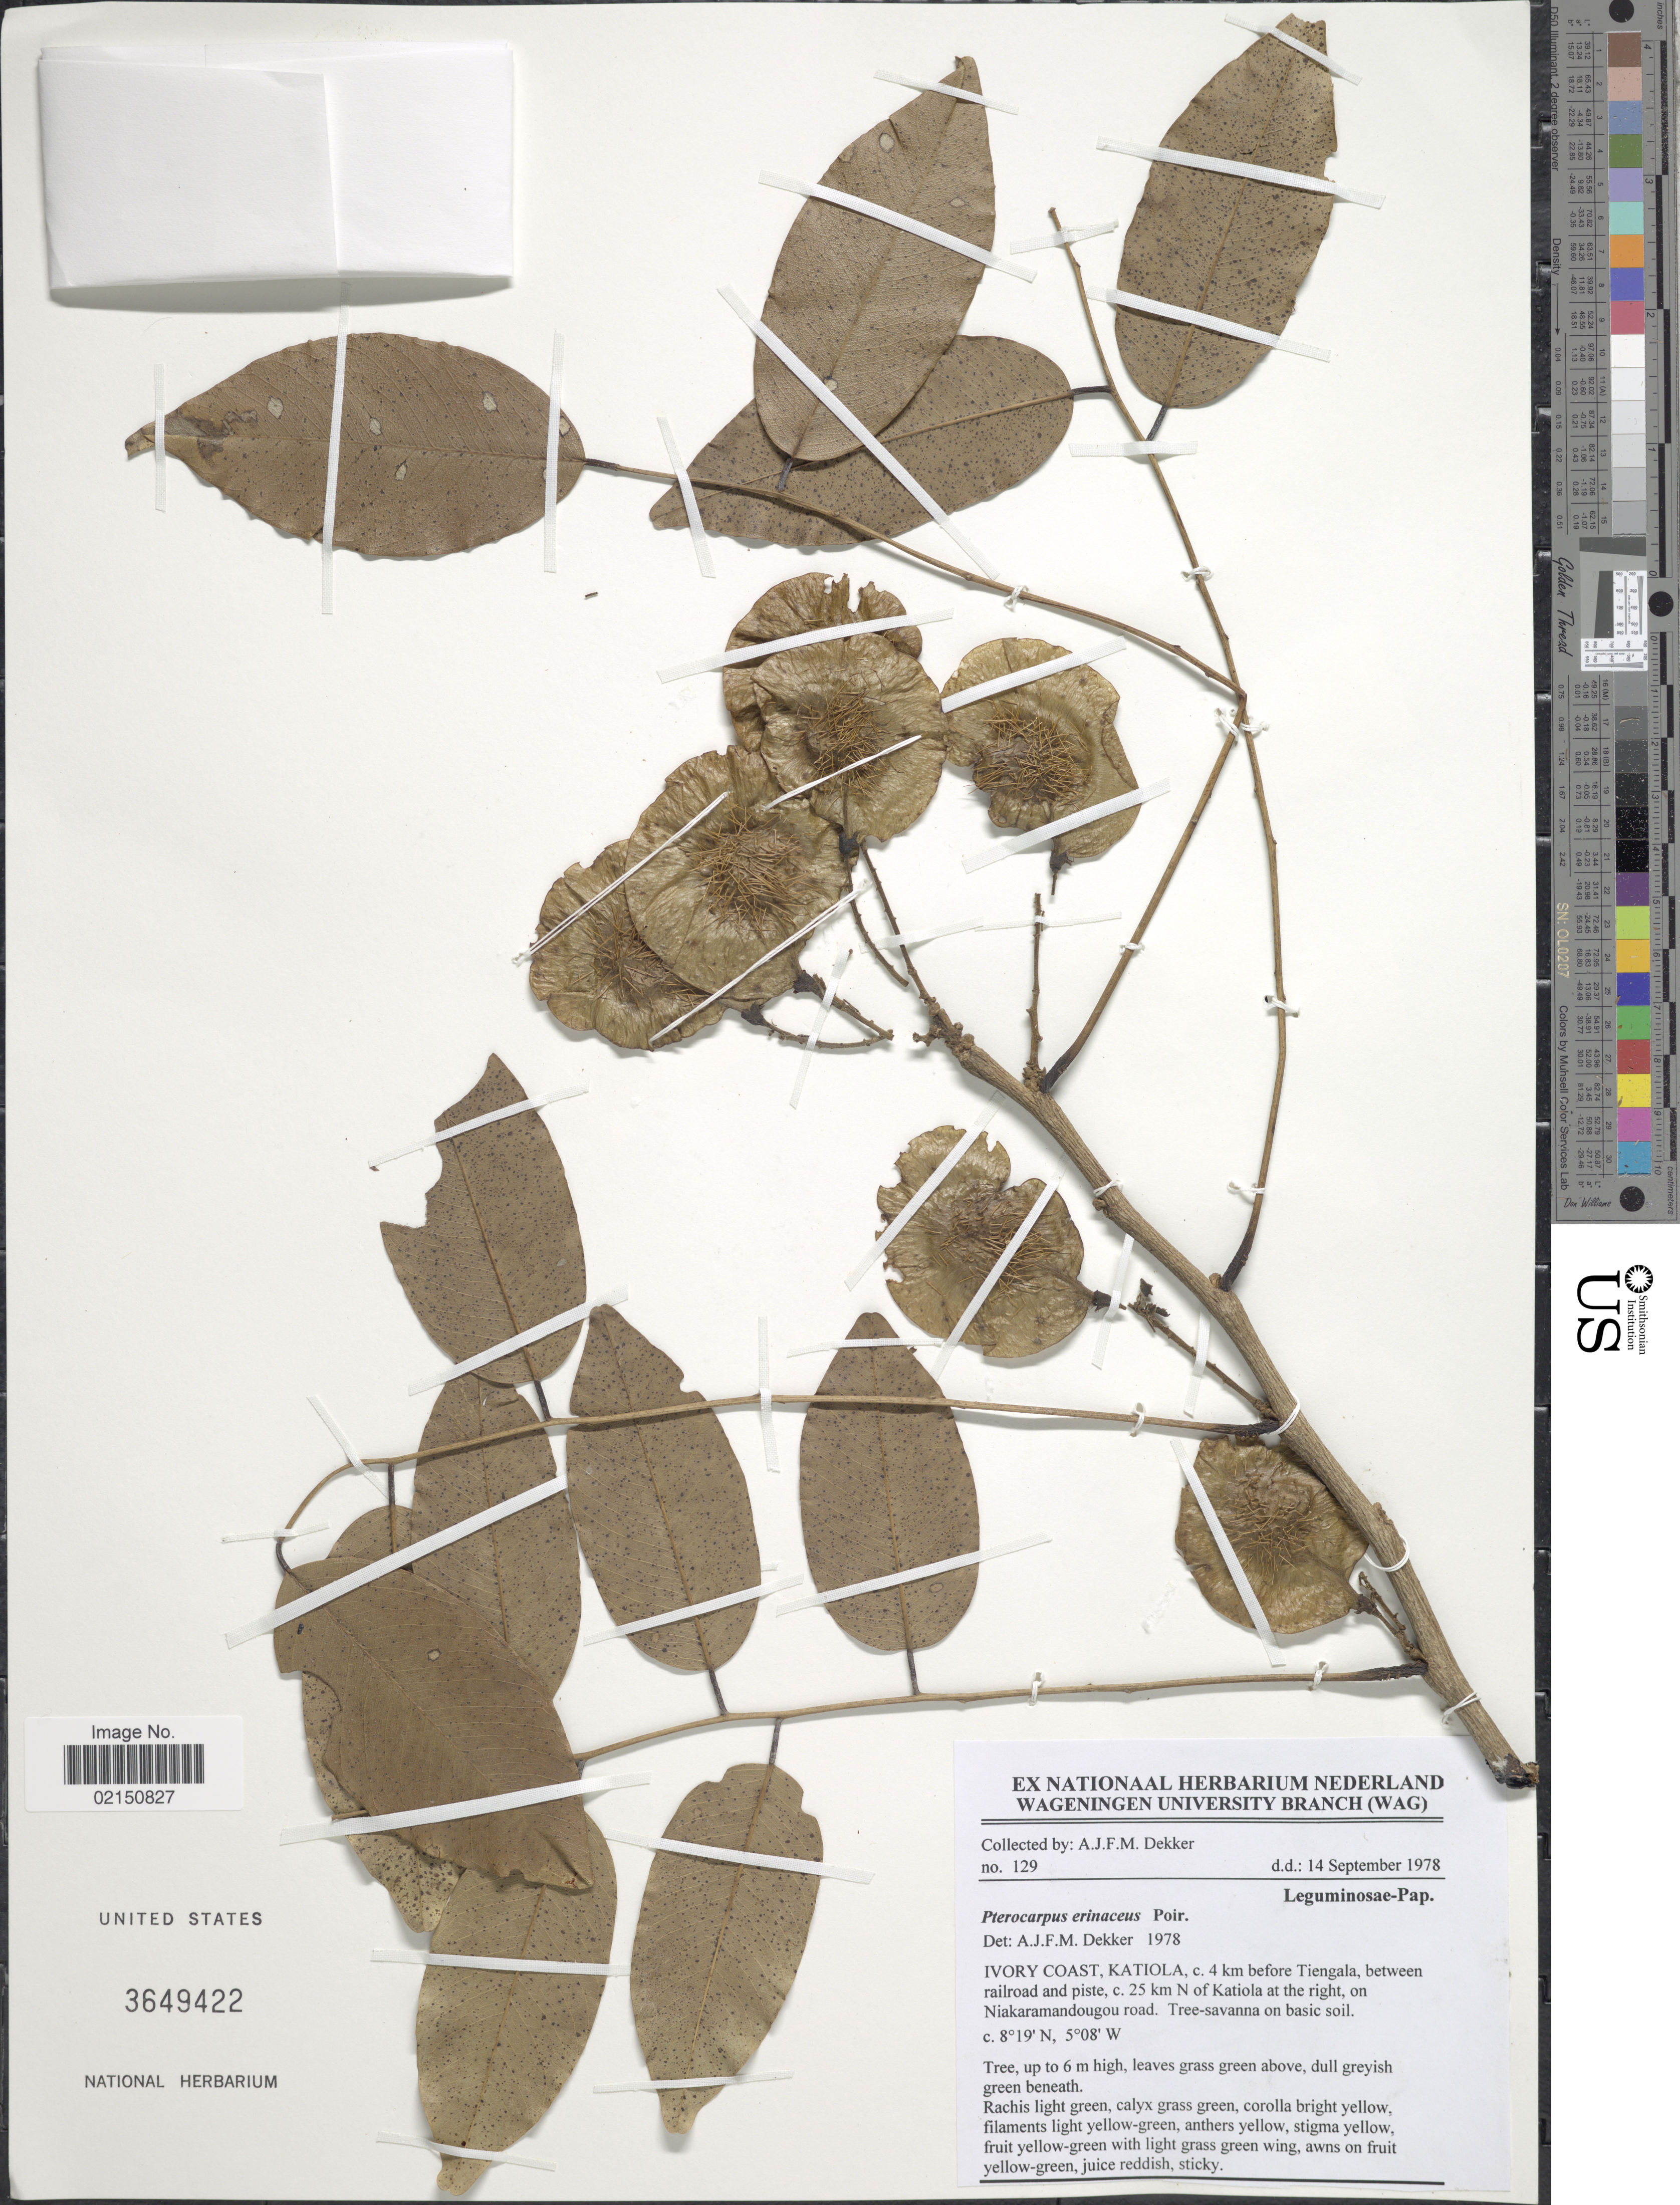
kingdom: Plantae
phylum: Tracheophyta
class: Magnoliopsida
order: Fabales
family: Fabaceae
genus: Pterocarpus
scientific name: Pterocarpus erinaceus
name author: Poir.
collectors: A. Dekker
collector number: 129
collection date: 1978-09-14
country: Ivory Coast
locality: Katiola, c. 4 km before Tiengala, between railroad and piste, c. 25 km N of Katiola at the right, on Niakaramandougou road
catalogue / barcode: US 3649422